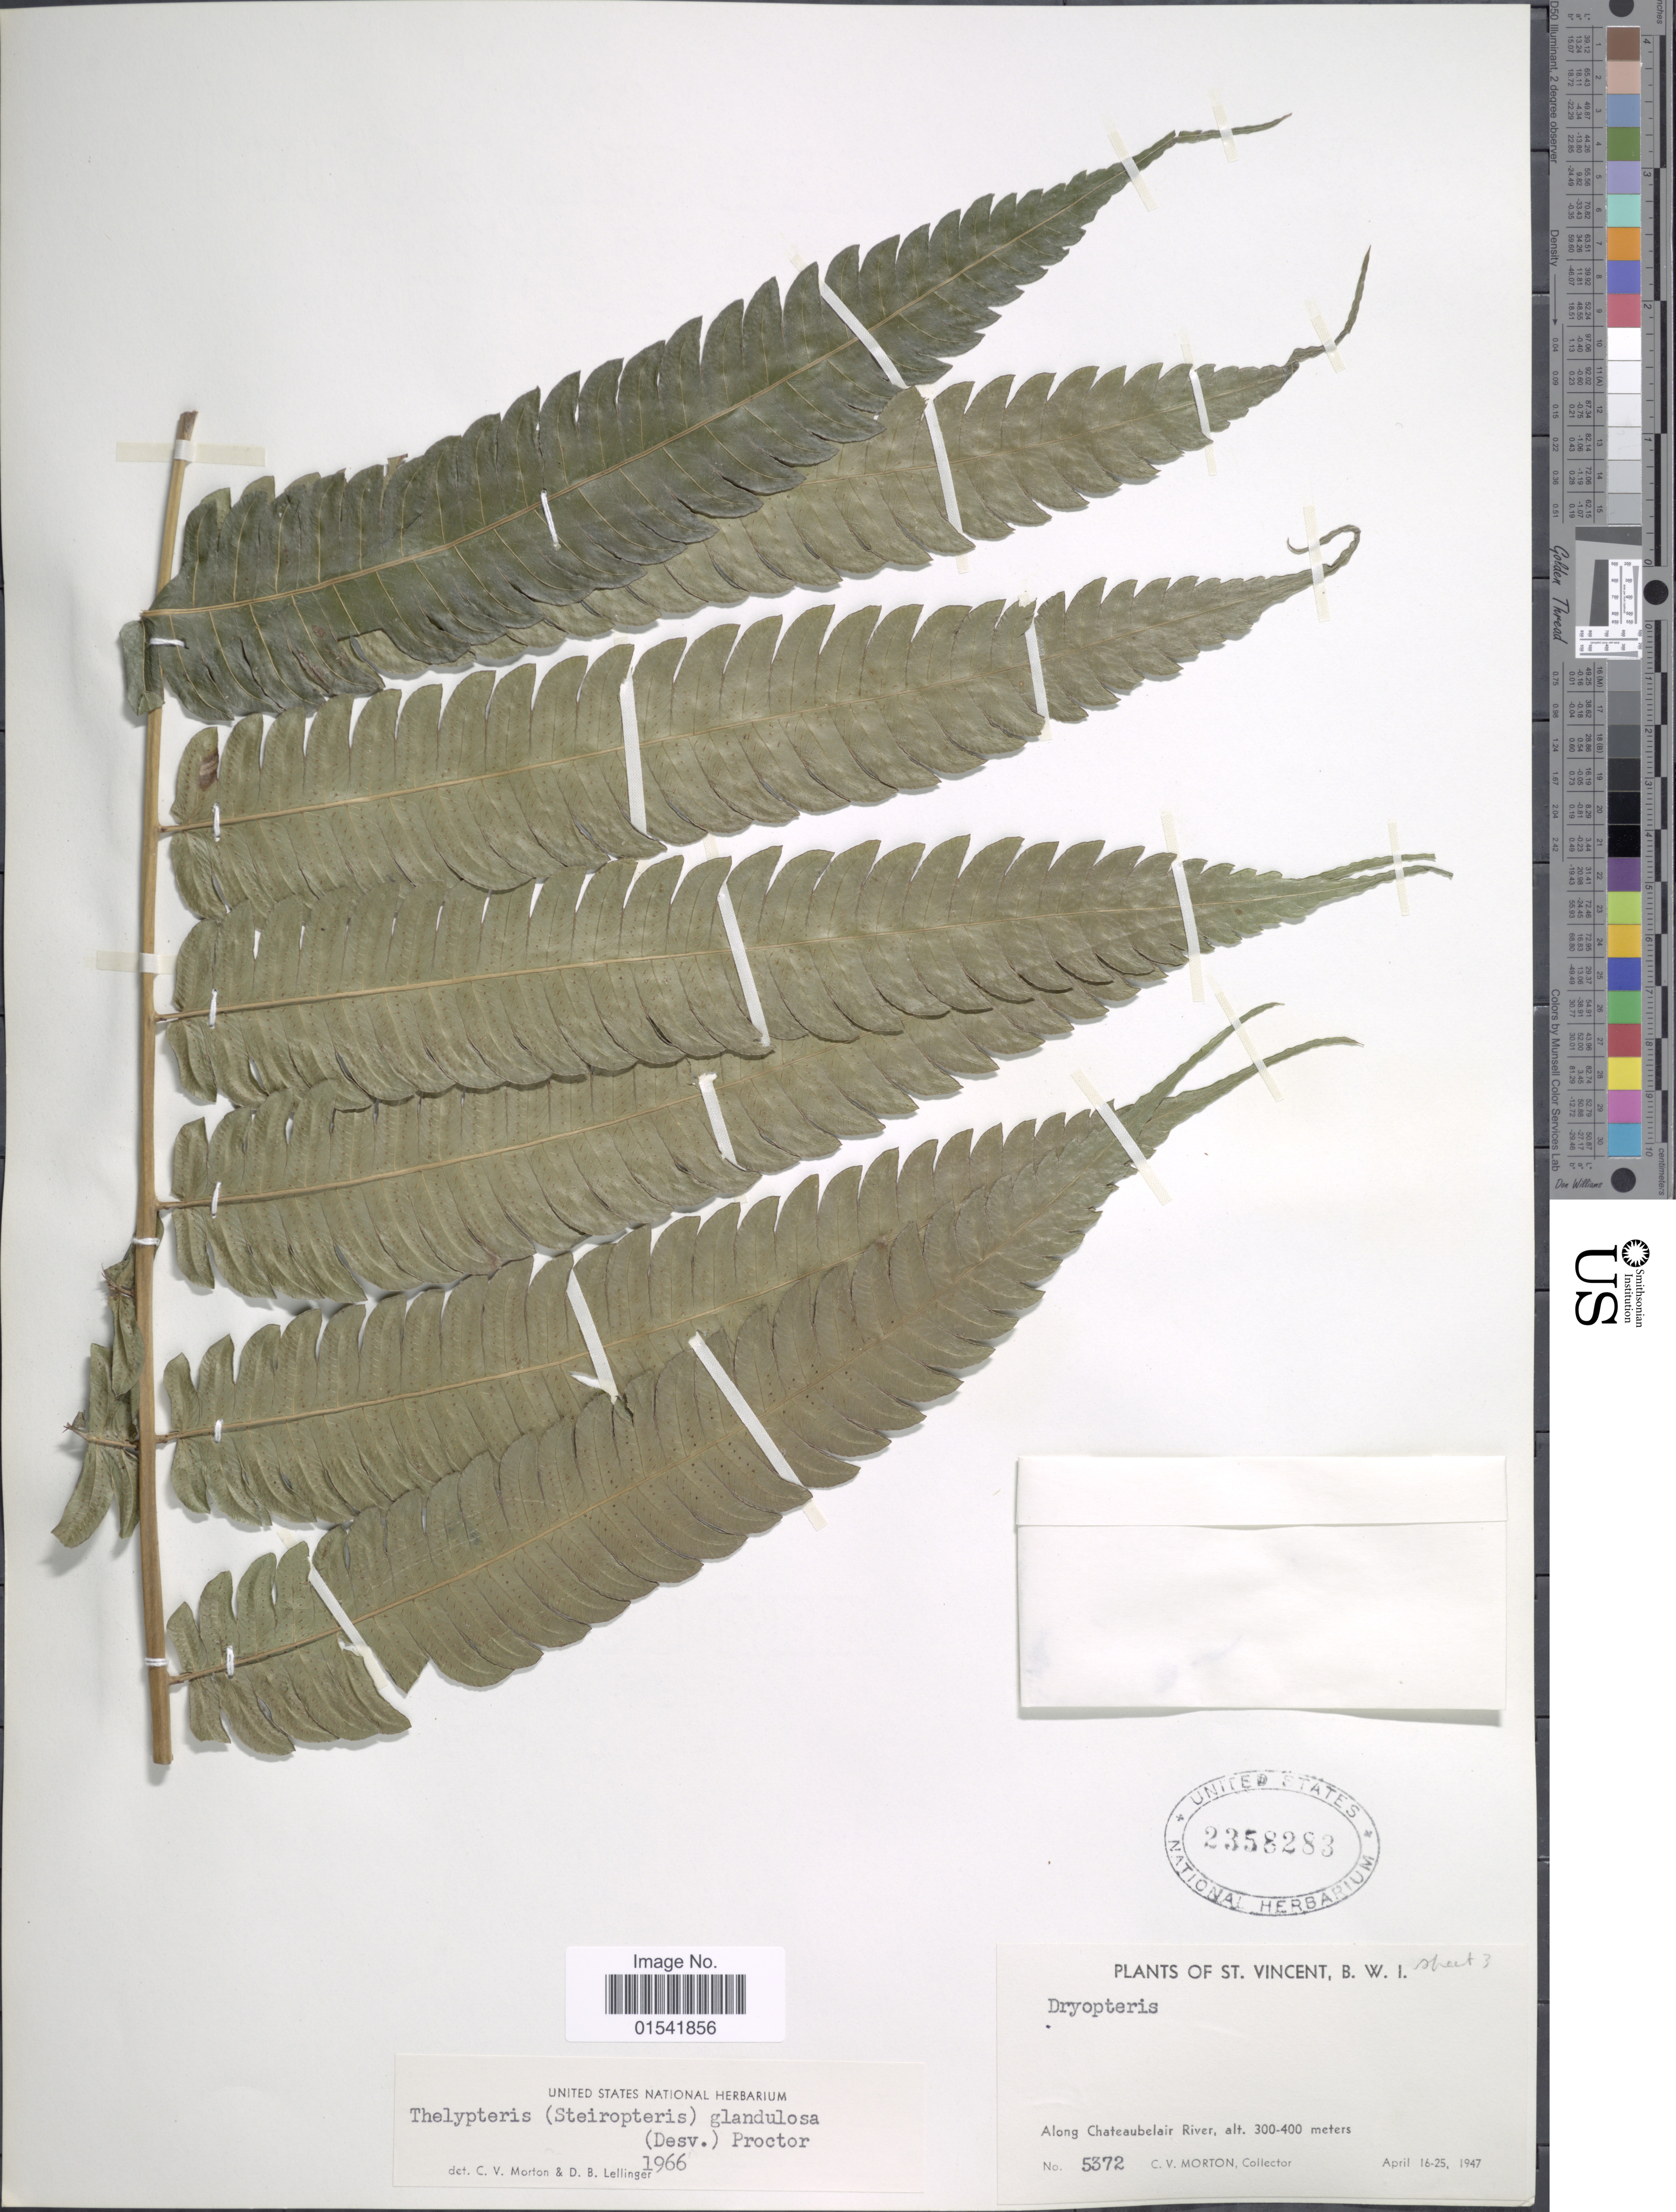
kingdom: Plantae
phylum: Tracheophyta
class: Polypodiopsida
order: Polypodiales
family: Thelypteridaceae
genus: Steiropteris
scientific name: Steiropteris glandulosa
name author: (Hook. f.) Pic. Serm.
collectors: C. V. Morton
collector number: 5372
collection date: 1947-04-16/1947-04-25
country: St. Vincent - Grenadines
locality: St. Vincent, B.W.I., Along Chateaubelair River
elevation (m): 300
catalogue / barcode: US 2358283